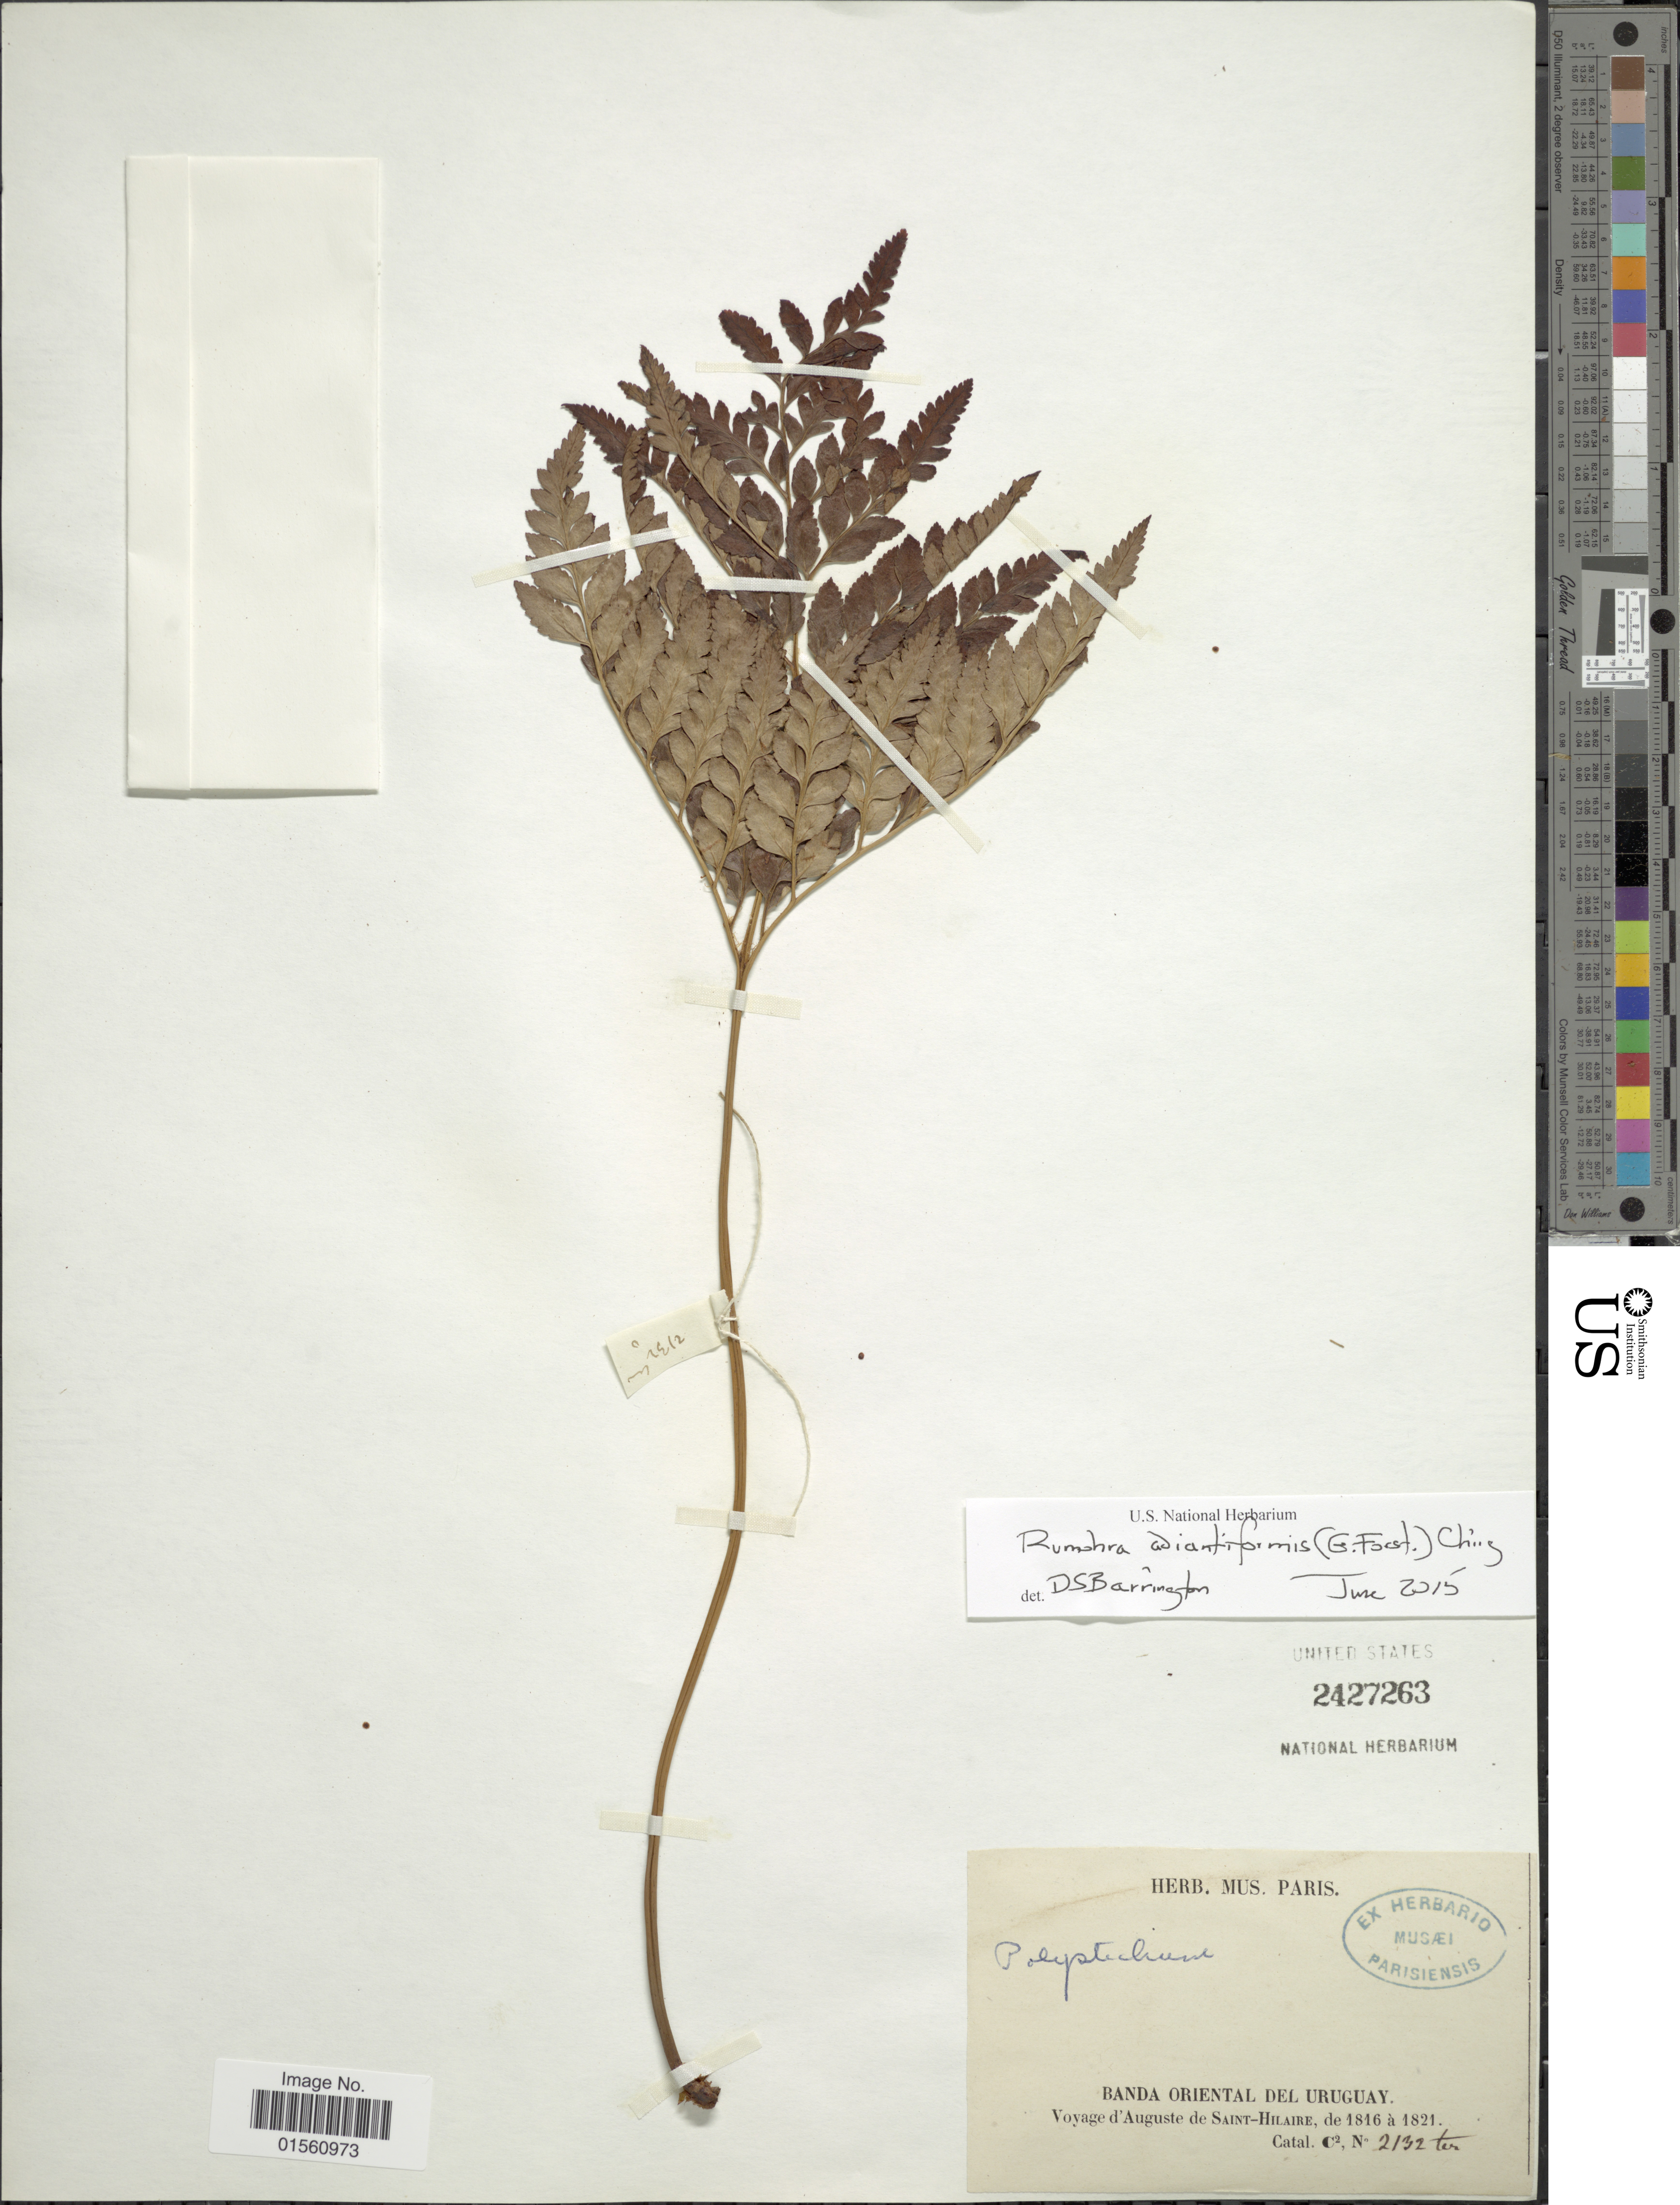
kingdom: Plantae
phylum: Tracheophyta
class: Polypodiopsida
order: Polypodiales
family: Dryopteridaceae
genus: Rumohra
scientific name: Rumohra adiantiformis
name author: (G. Forst.) Ching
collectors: ex herb. Mus. Paris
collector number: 2132Ter?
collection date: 1816/1821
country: Uruguay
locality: Banda Oriental Del Uruguay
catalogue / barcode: US 2427263